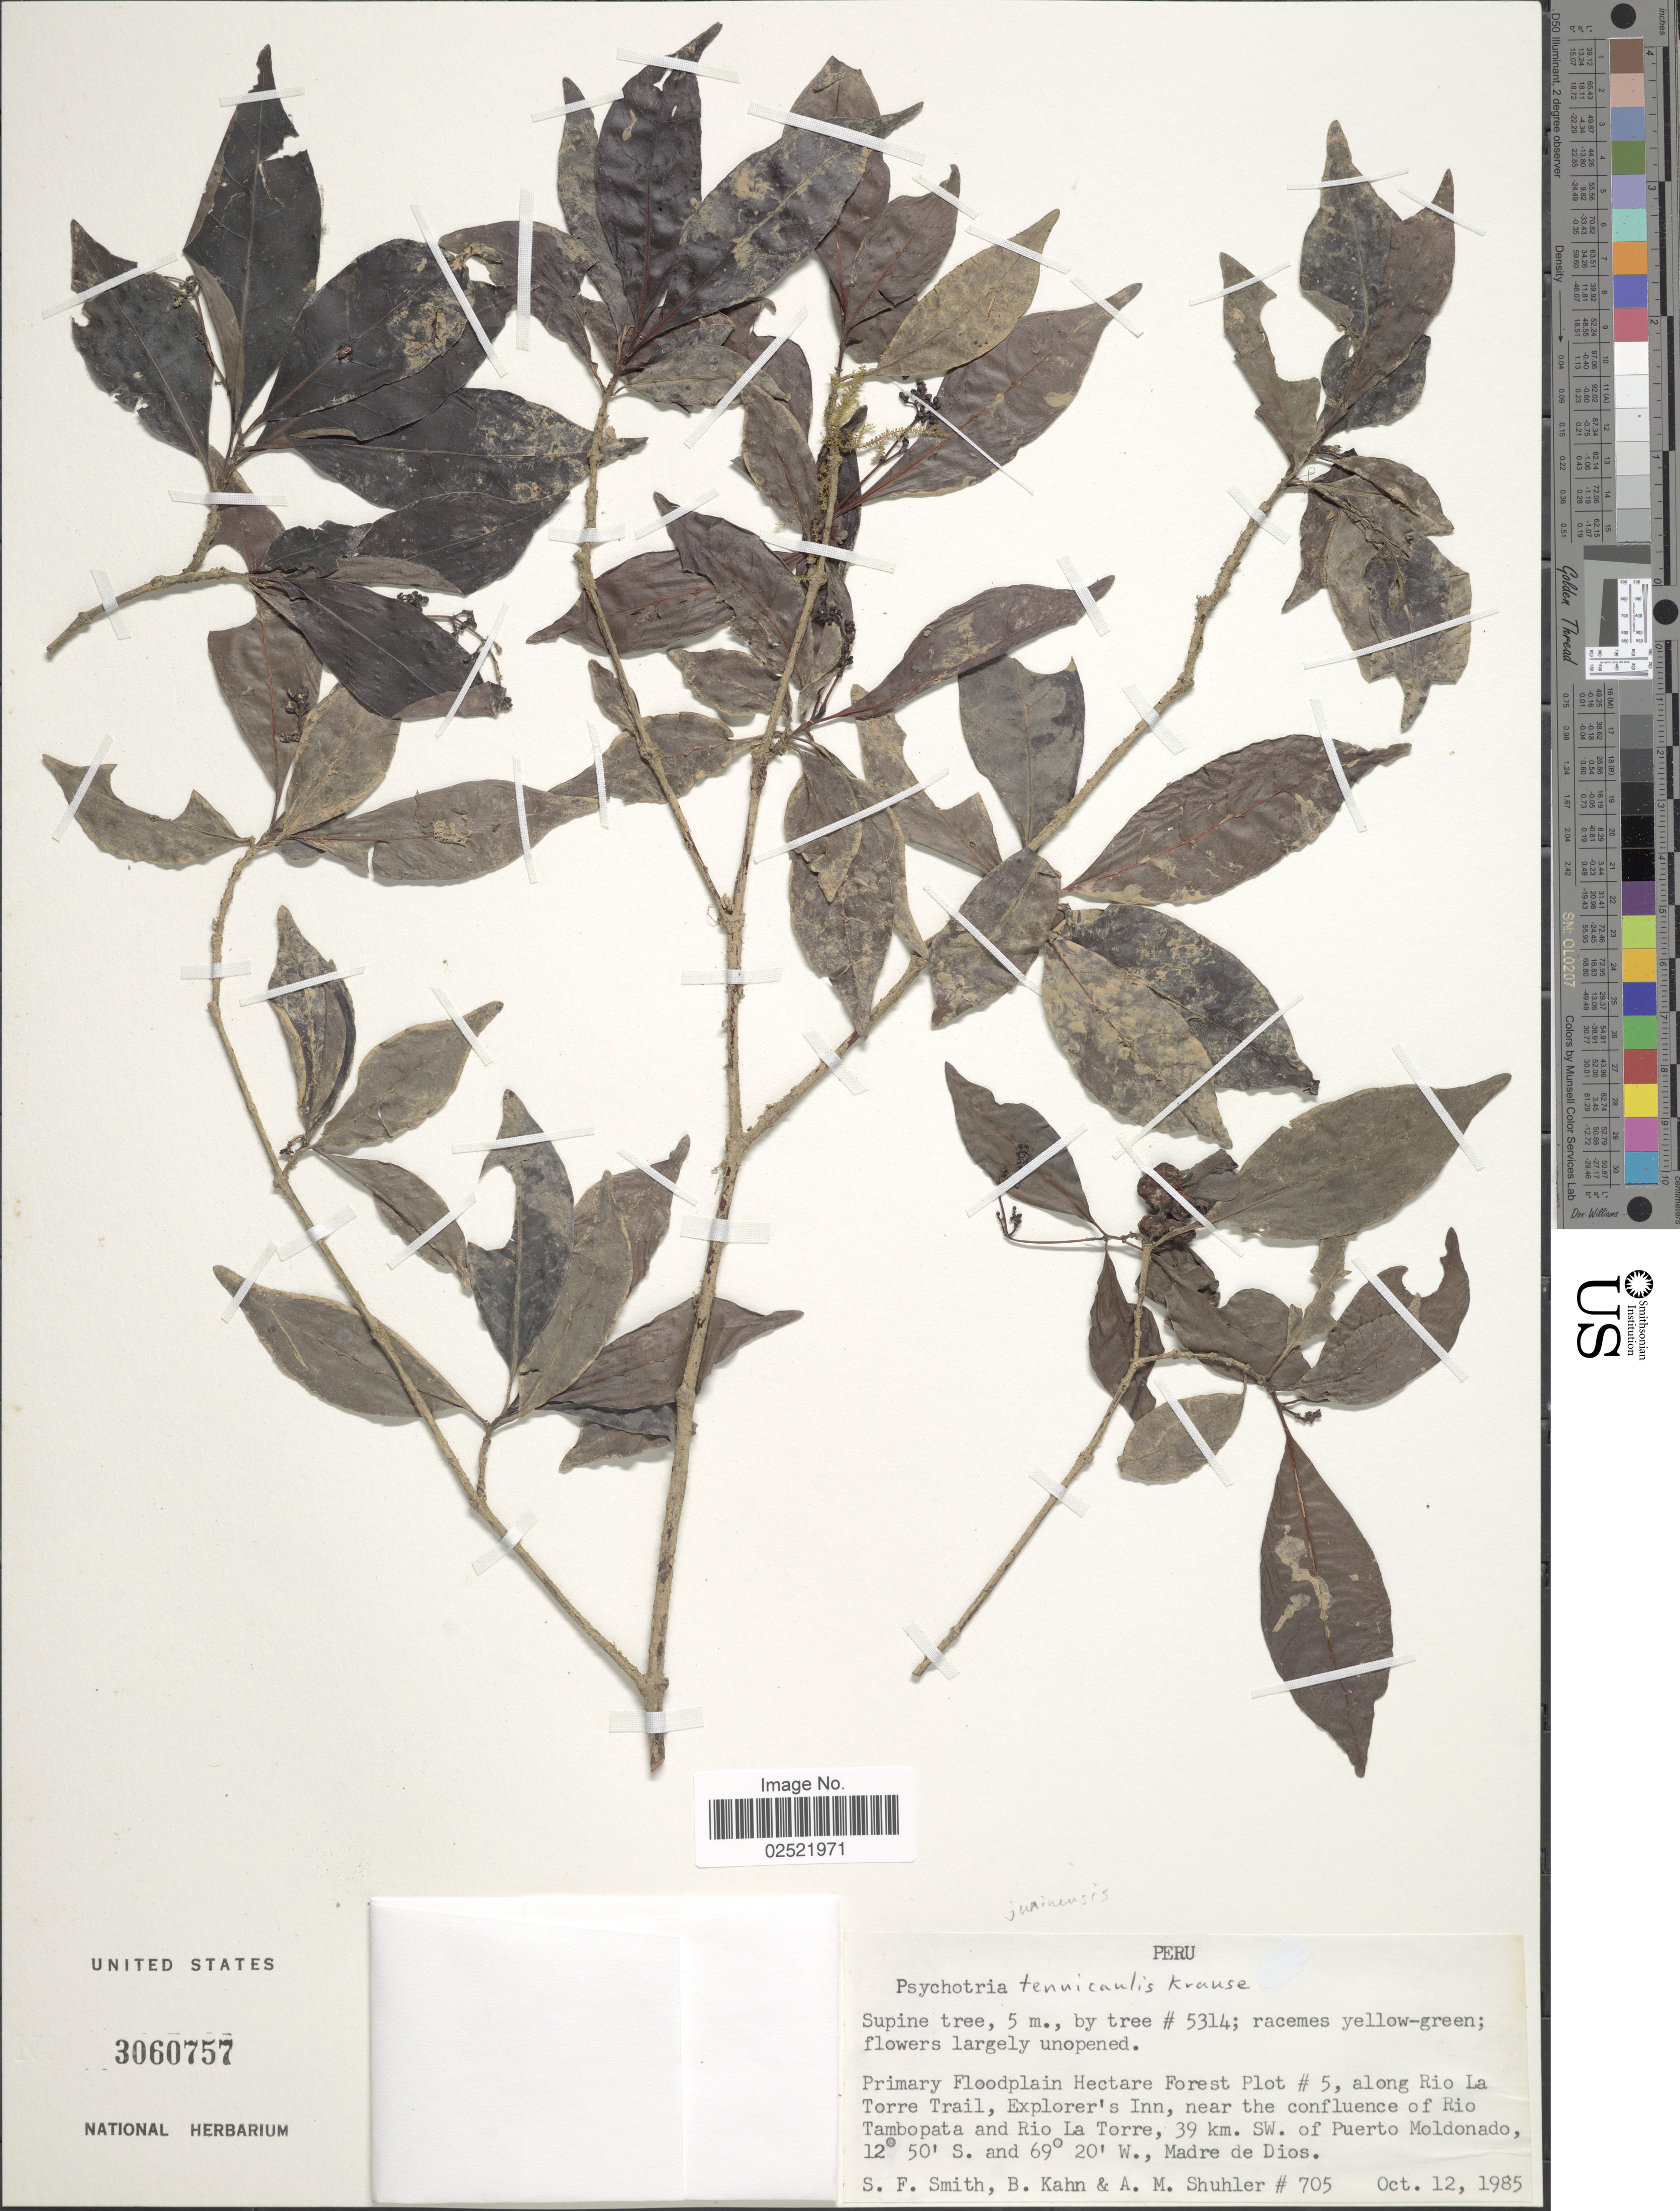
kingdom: Plantae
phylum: Tracheophyta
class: Magnoliopsida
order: Gentianales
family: Rubiaceae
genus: Psychotria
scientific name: Psychotria tenuicaulis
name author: K. Krause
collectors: S.F. Smith, B. Kahn & A. Shuhler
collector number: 705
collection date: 1985-10-12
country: Peru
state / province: Madre de Dios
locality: Primary Floodplain Hectare Forest #5, along Rio La Torre Trail, Explorer's Inn, near the confluence of Rio Tambopata and Rio La Torre, 39 km SW of Puerto Moldonado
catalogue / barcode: US 3060757